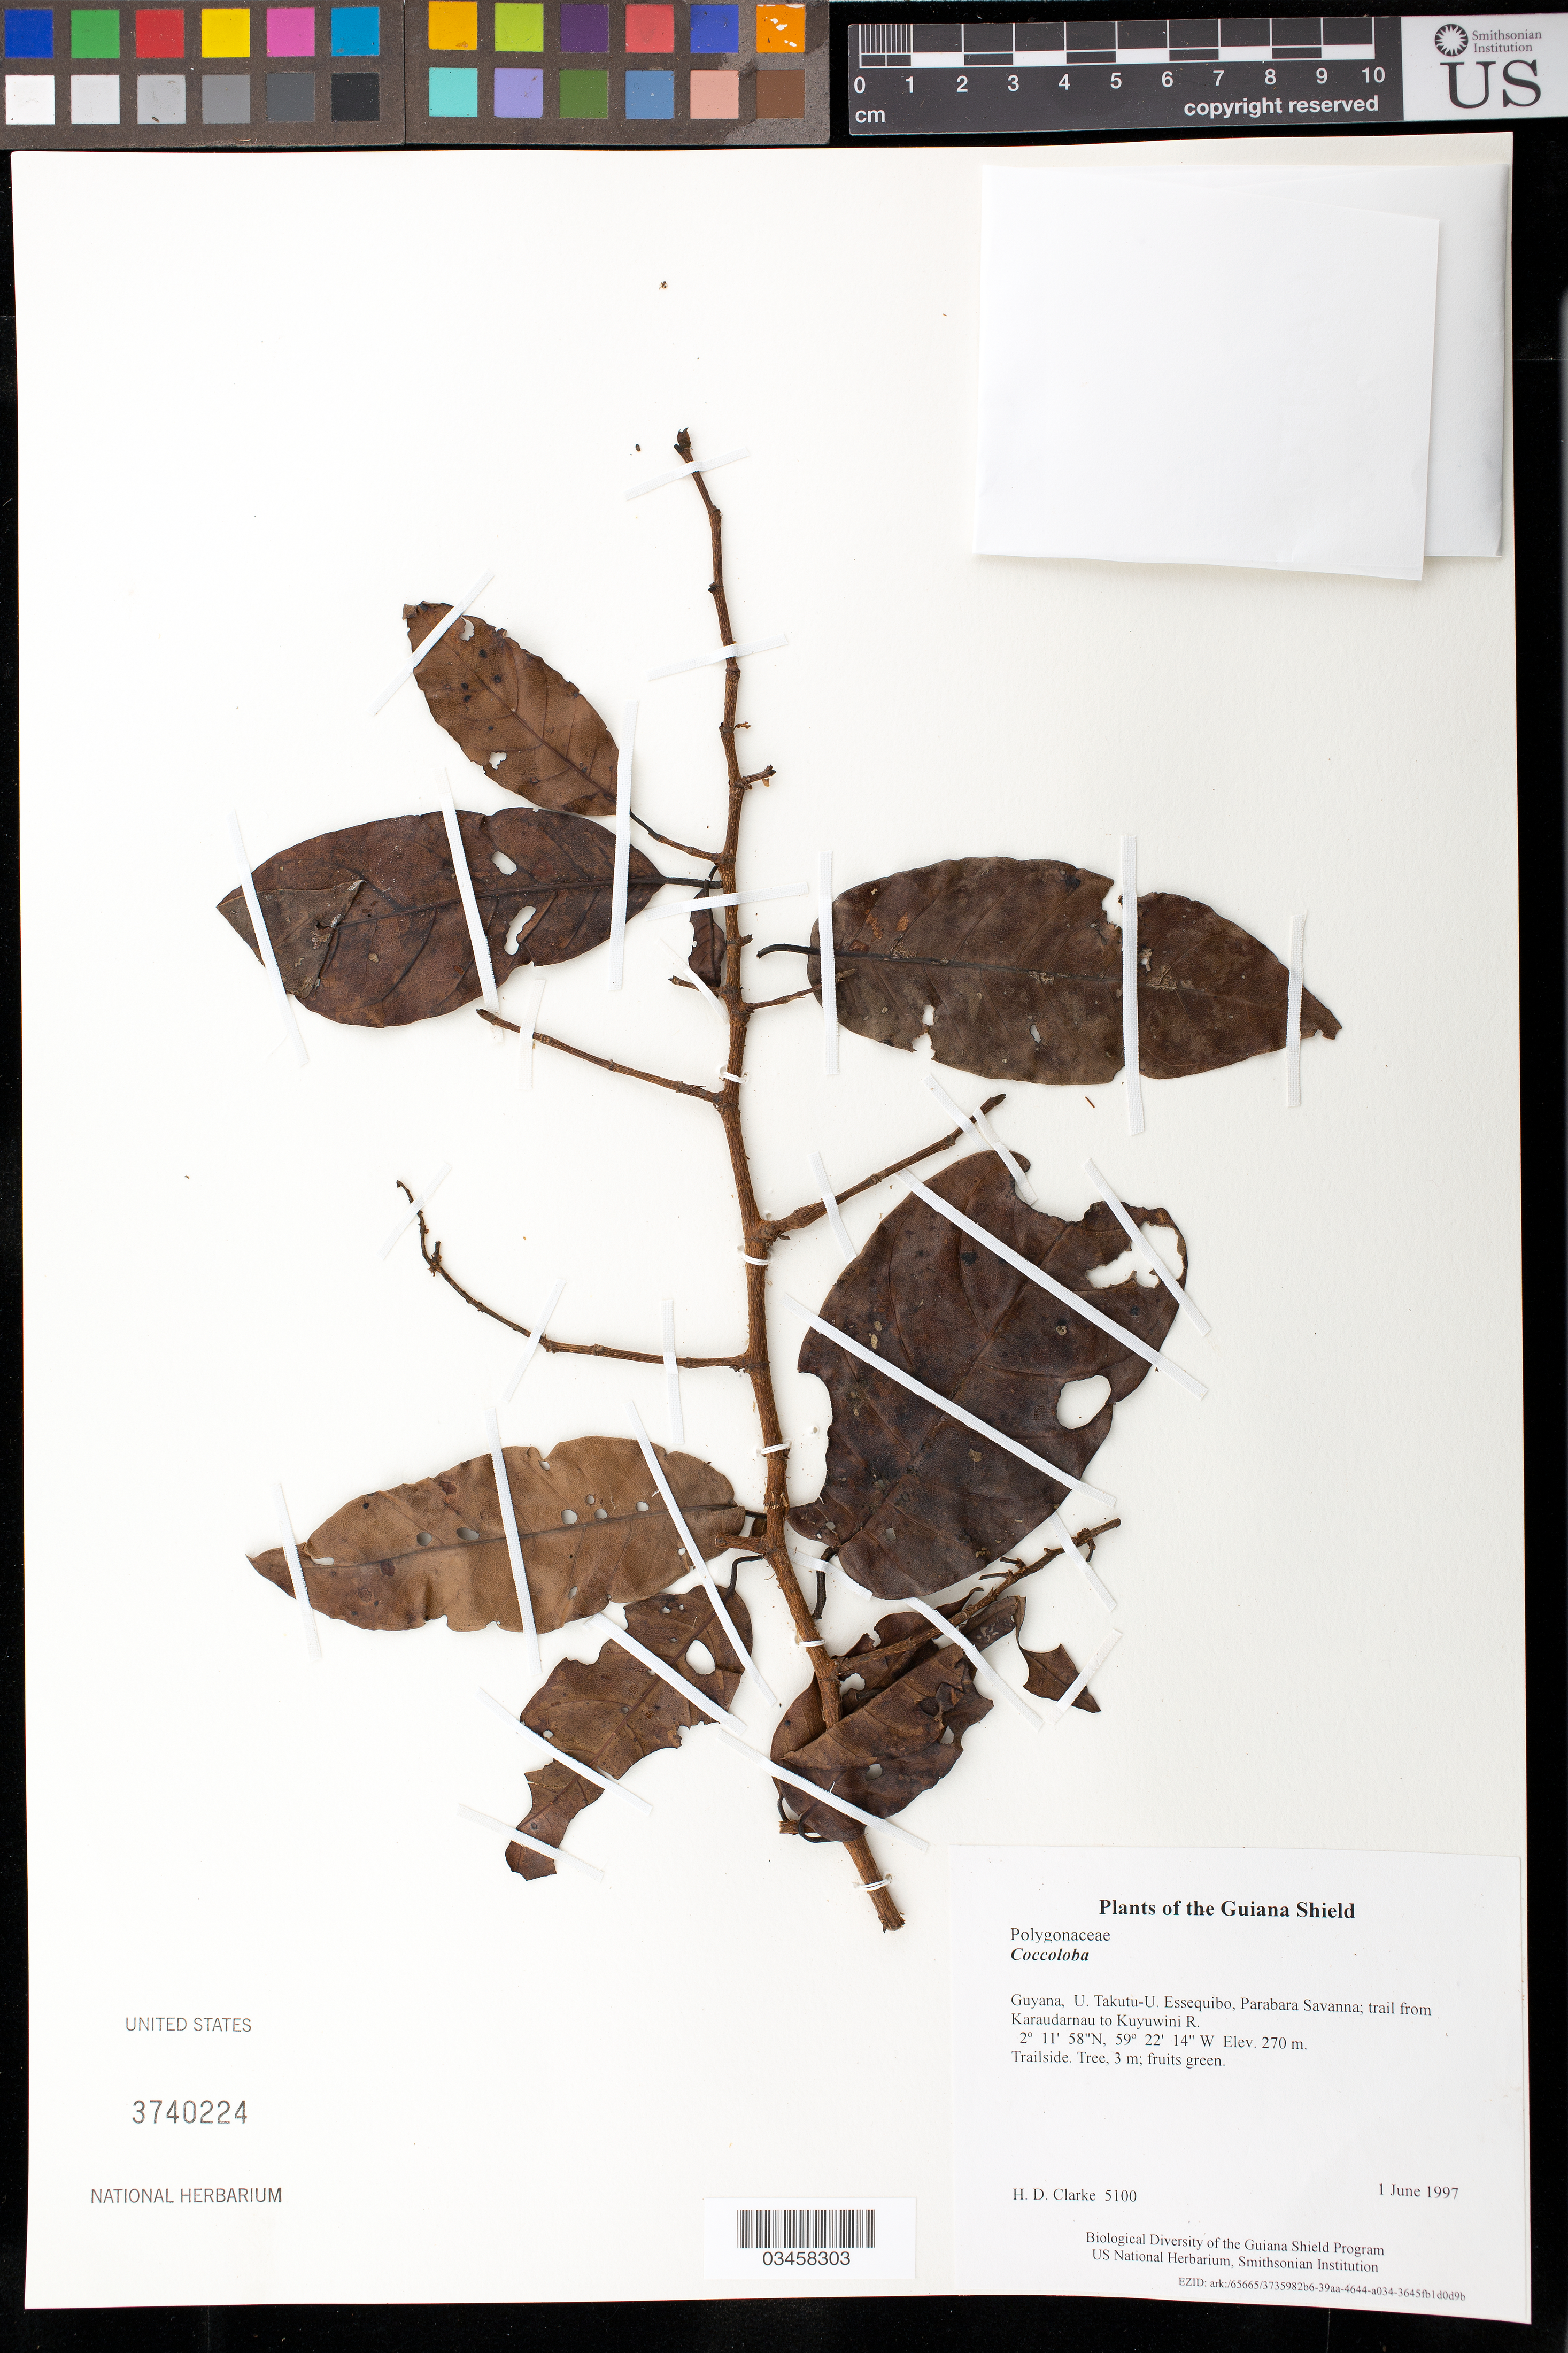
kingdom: Plantae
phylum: Tracheophyta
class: Magnoliopsida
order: Caryophyllales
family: Polygonaceae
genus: Coccoloba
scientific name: Coccoloba sp.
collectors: H. D. Clarke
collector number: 5100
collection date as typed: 1 June 1997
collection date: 1997-06-01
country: Guyana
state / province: U. Takutu-U. Essequibo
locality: Parabara Savanna; trail from Karaudarnau to Kuyuwini R.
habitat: Trailside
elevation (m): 270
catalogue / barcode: US 3740224